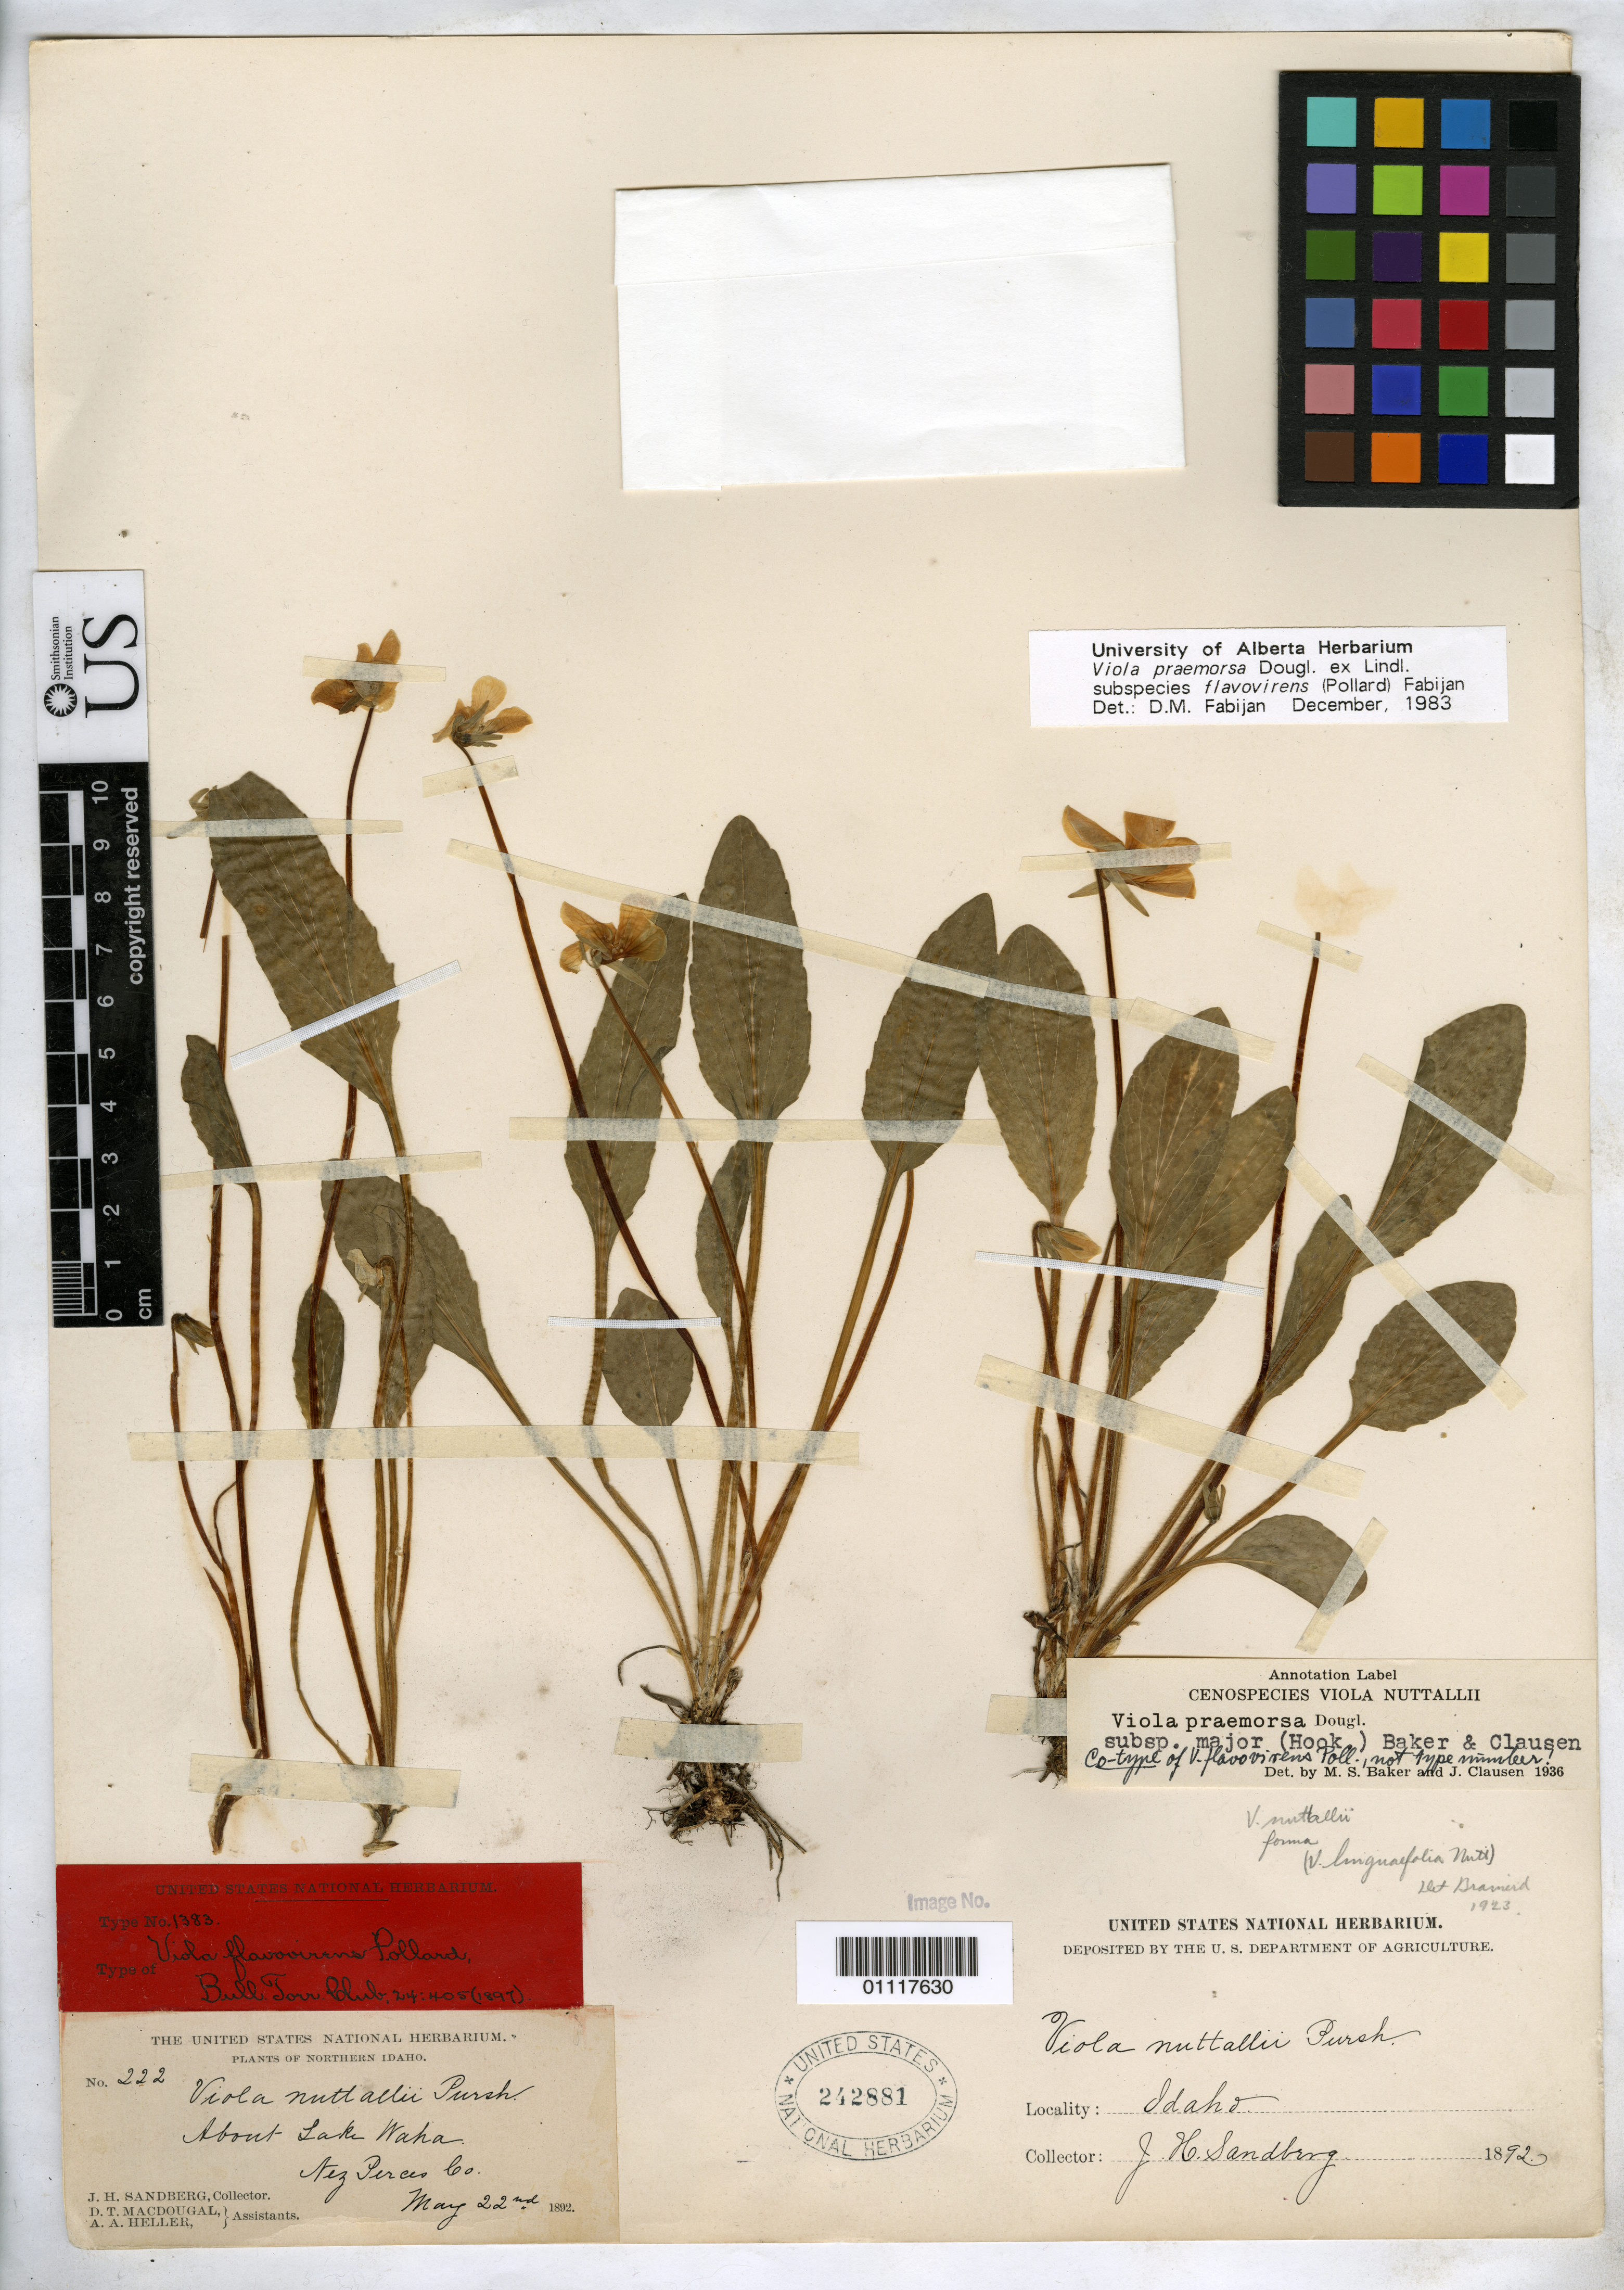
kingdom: Plantae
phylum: Tracheophyta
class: Magnoliopsida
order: Malpighiales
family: Violaceae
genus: Viola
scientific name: Viola flavovirens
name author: Pollard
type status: Syntype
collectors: J. H. Sandberg, D. T. MacDougal & A. A. Heller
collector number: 222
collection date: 1892-05-22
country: United States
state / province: Idaho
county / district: Nez Perce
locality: About Lake Waha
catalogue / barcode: US 242881